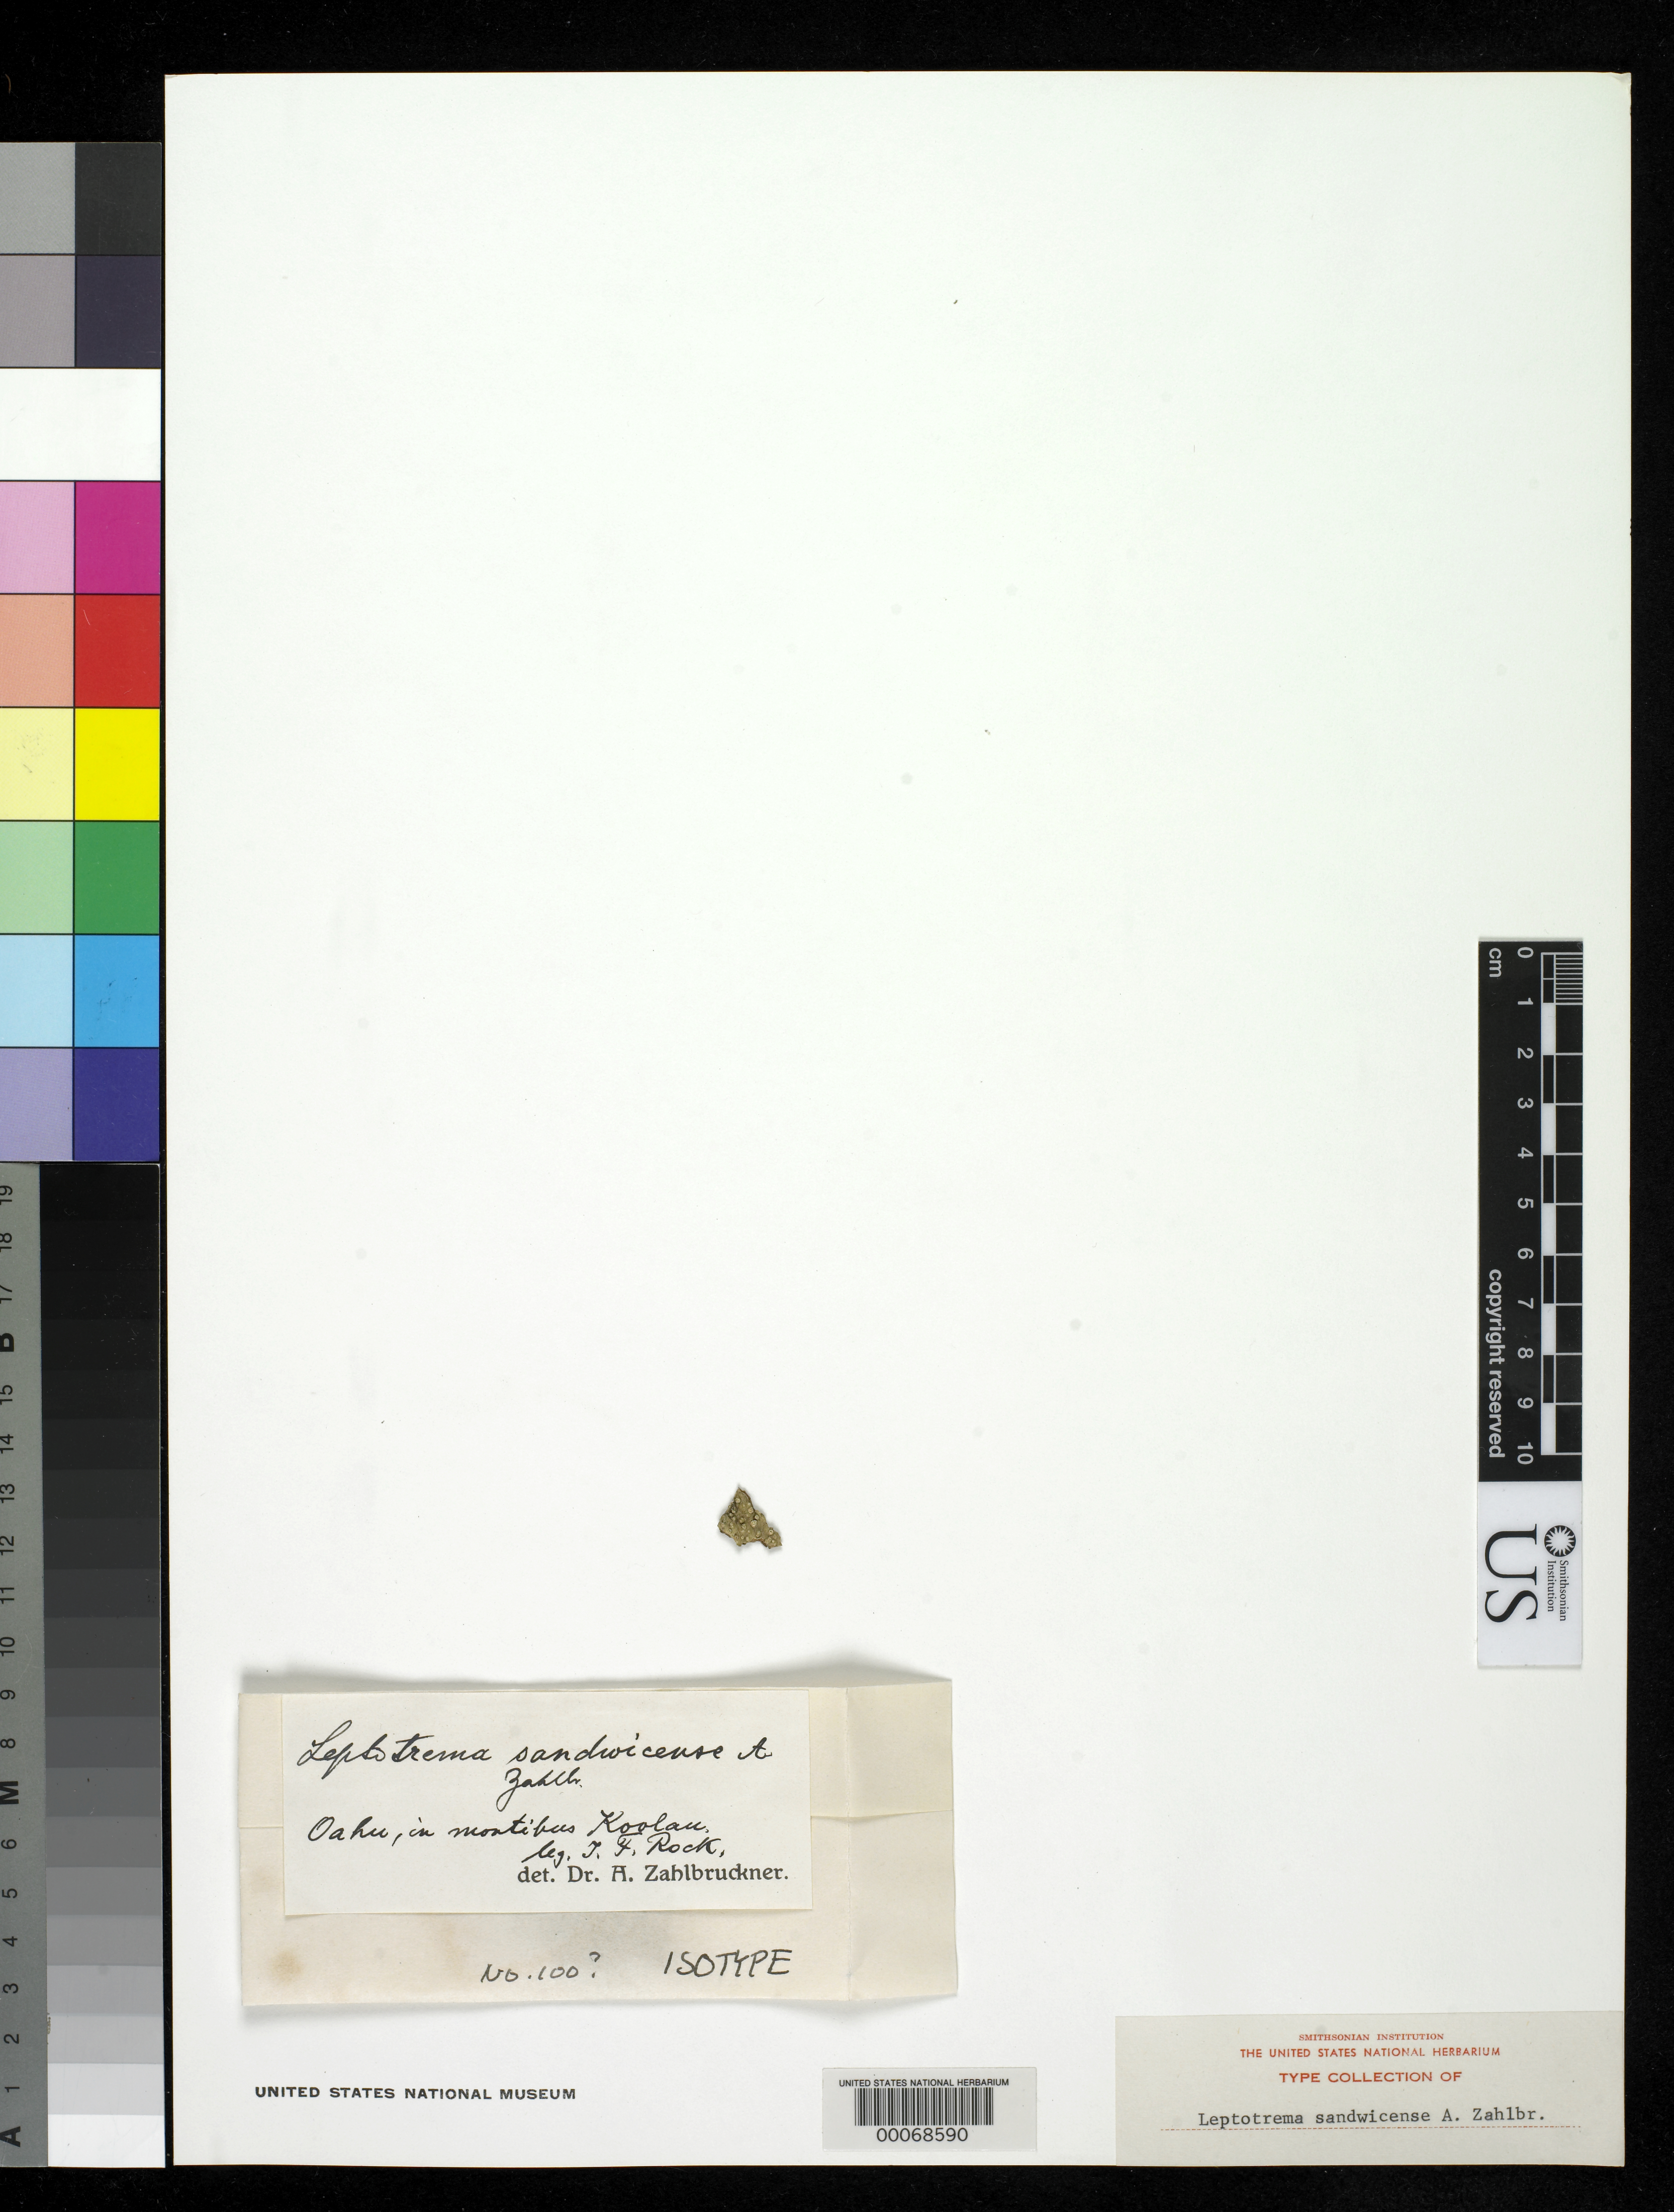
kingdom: Fungi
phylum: Ascomycota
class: Lecanoromycetes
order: Ostropales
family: Graphidaceae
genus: Leptotrema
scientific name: Leptotrema sandwicense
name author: Zahlbr.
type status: Isosyntype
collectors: J. F. Rock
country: United States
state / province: Hawaii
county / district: Honolulu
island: Oahu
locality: Koolau.